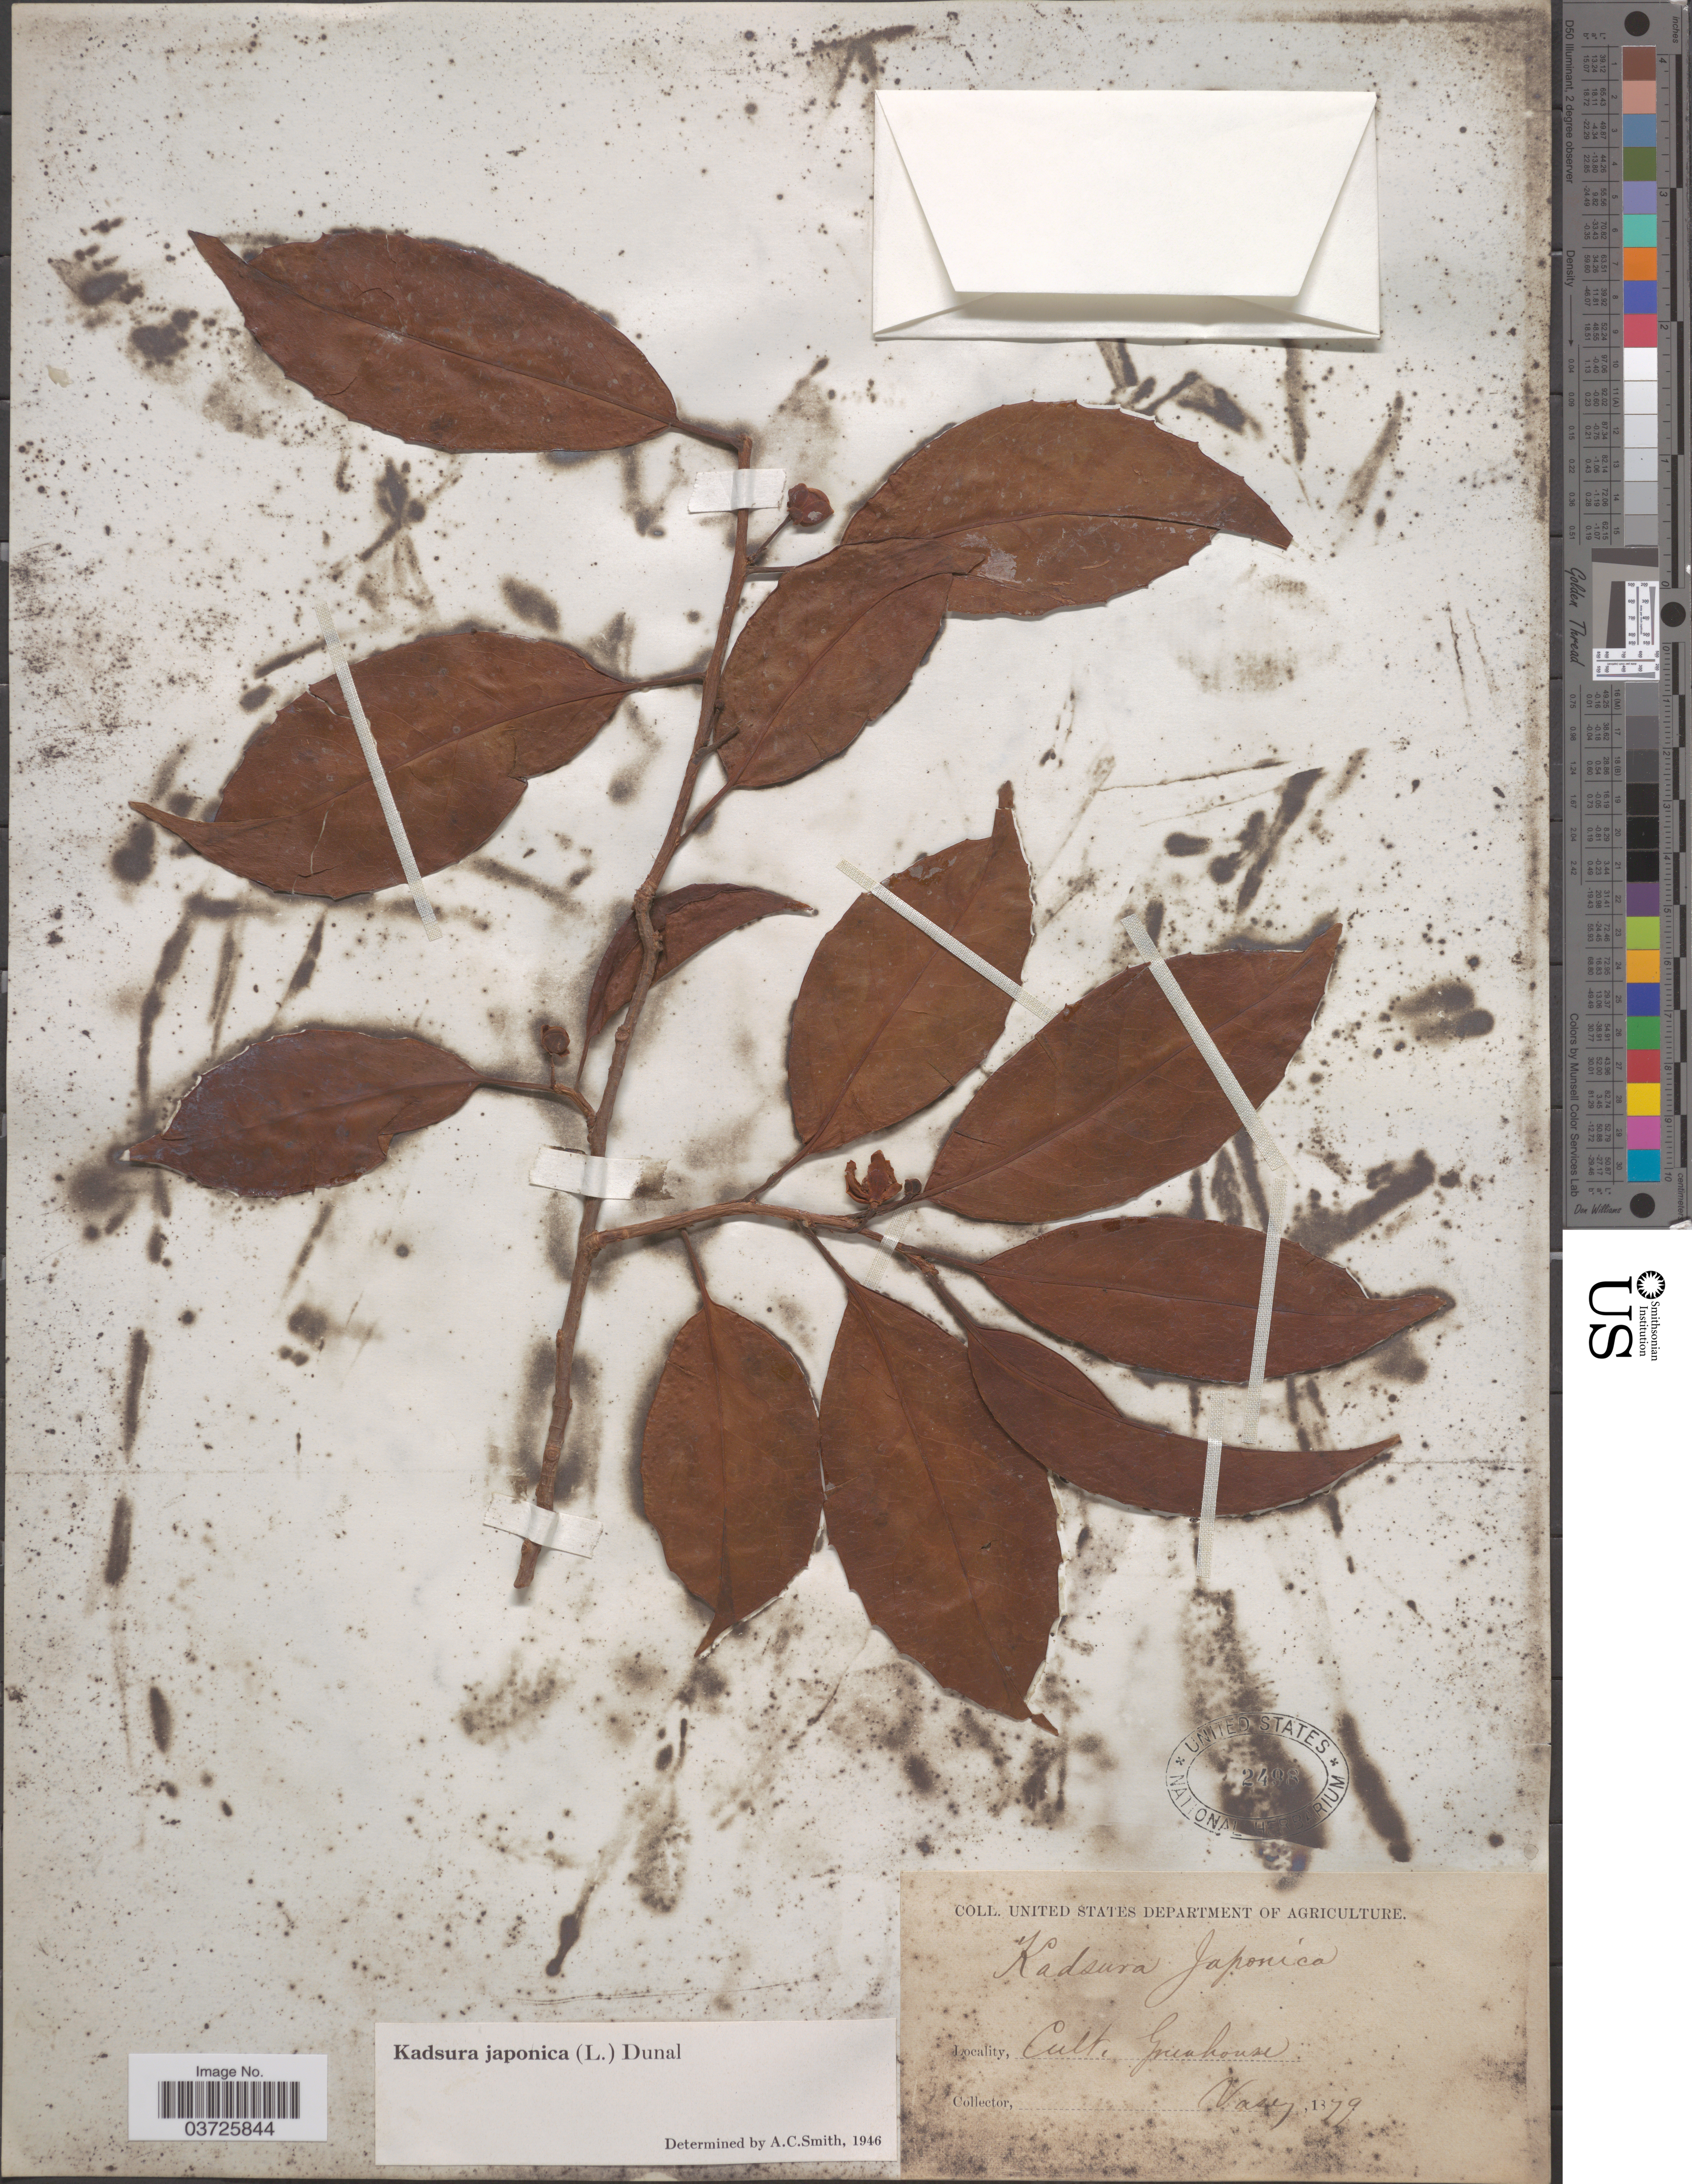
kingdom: Plantae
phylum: Tracheophyta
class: Magnoliopsida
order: Austrobaileyales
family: Schisandraceae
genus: Kadsura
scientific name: Kadsura japonica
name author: (L.) Dunal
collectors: Vasey, --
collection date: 1879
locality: Greenhouse.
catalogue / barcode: US 2498